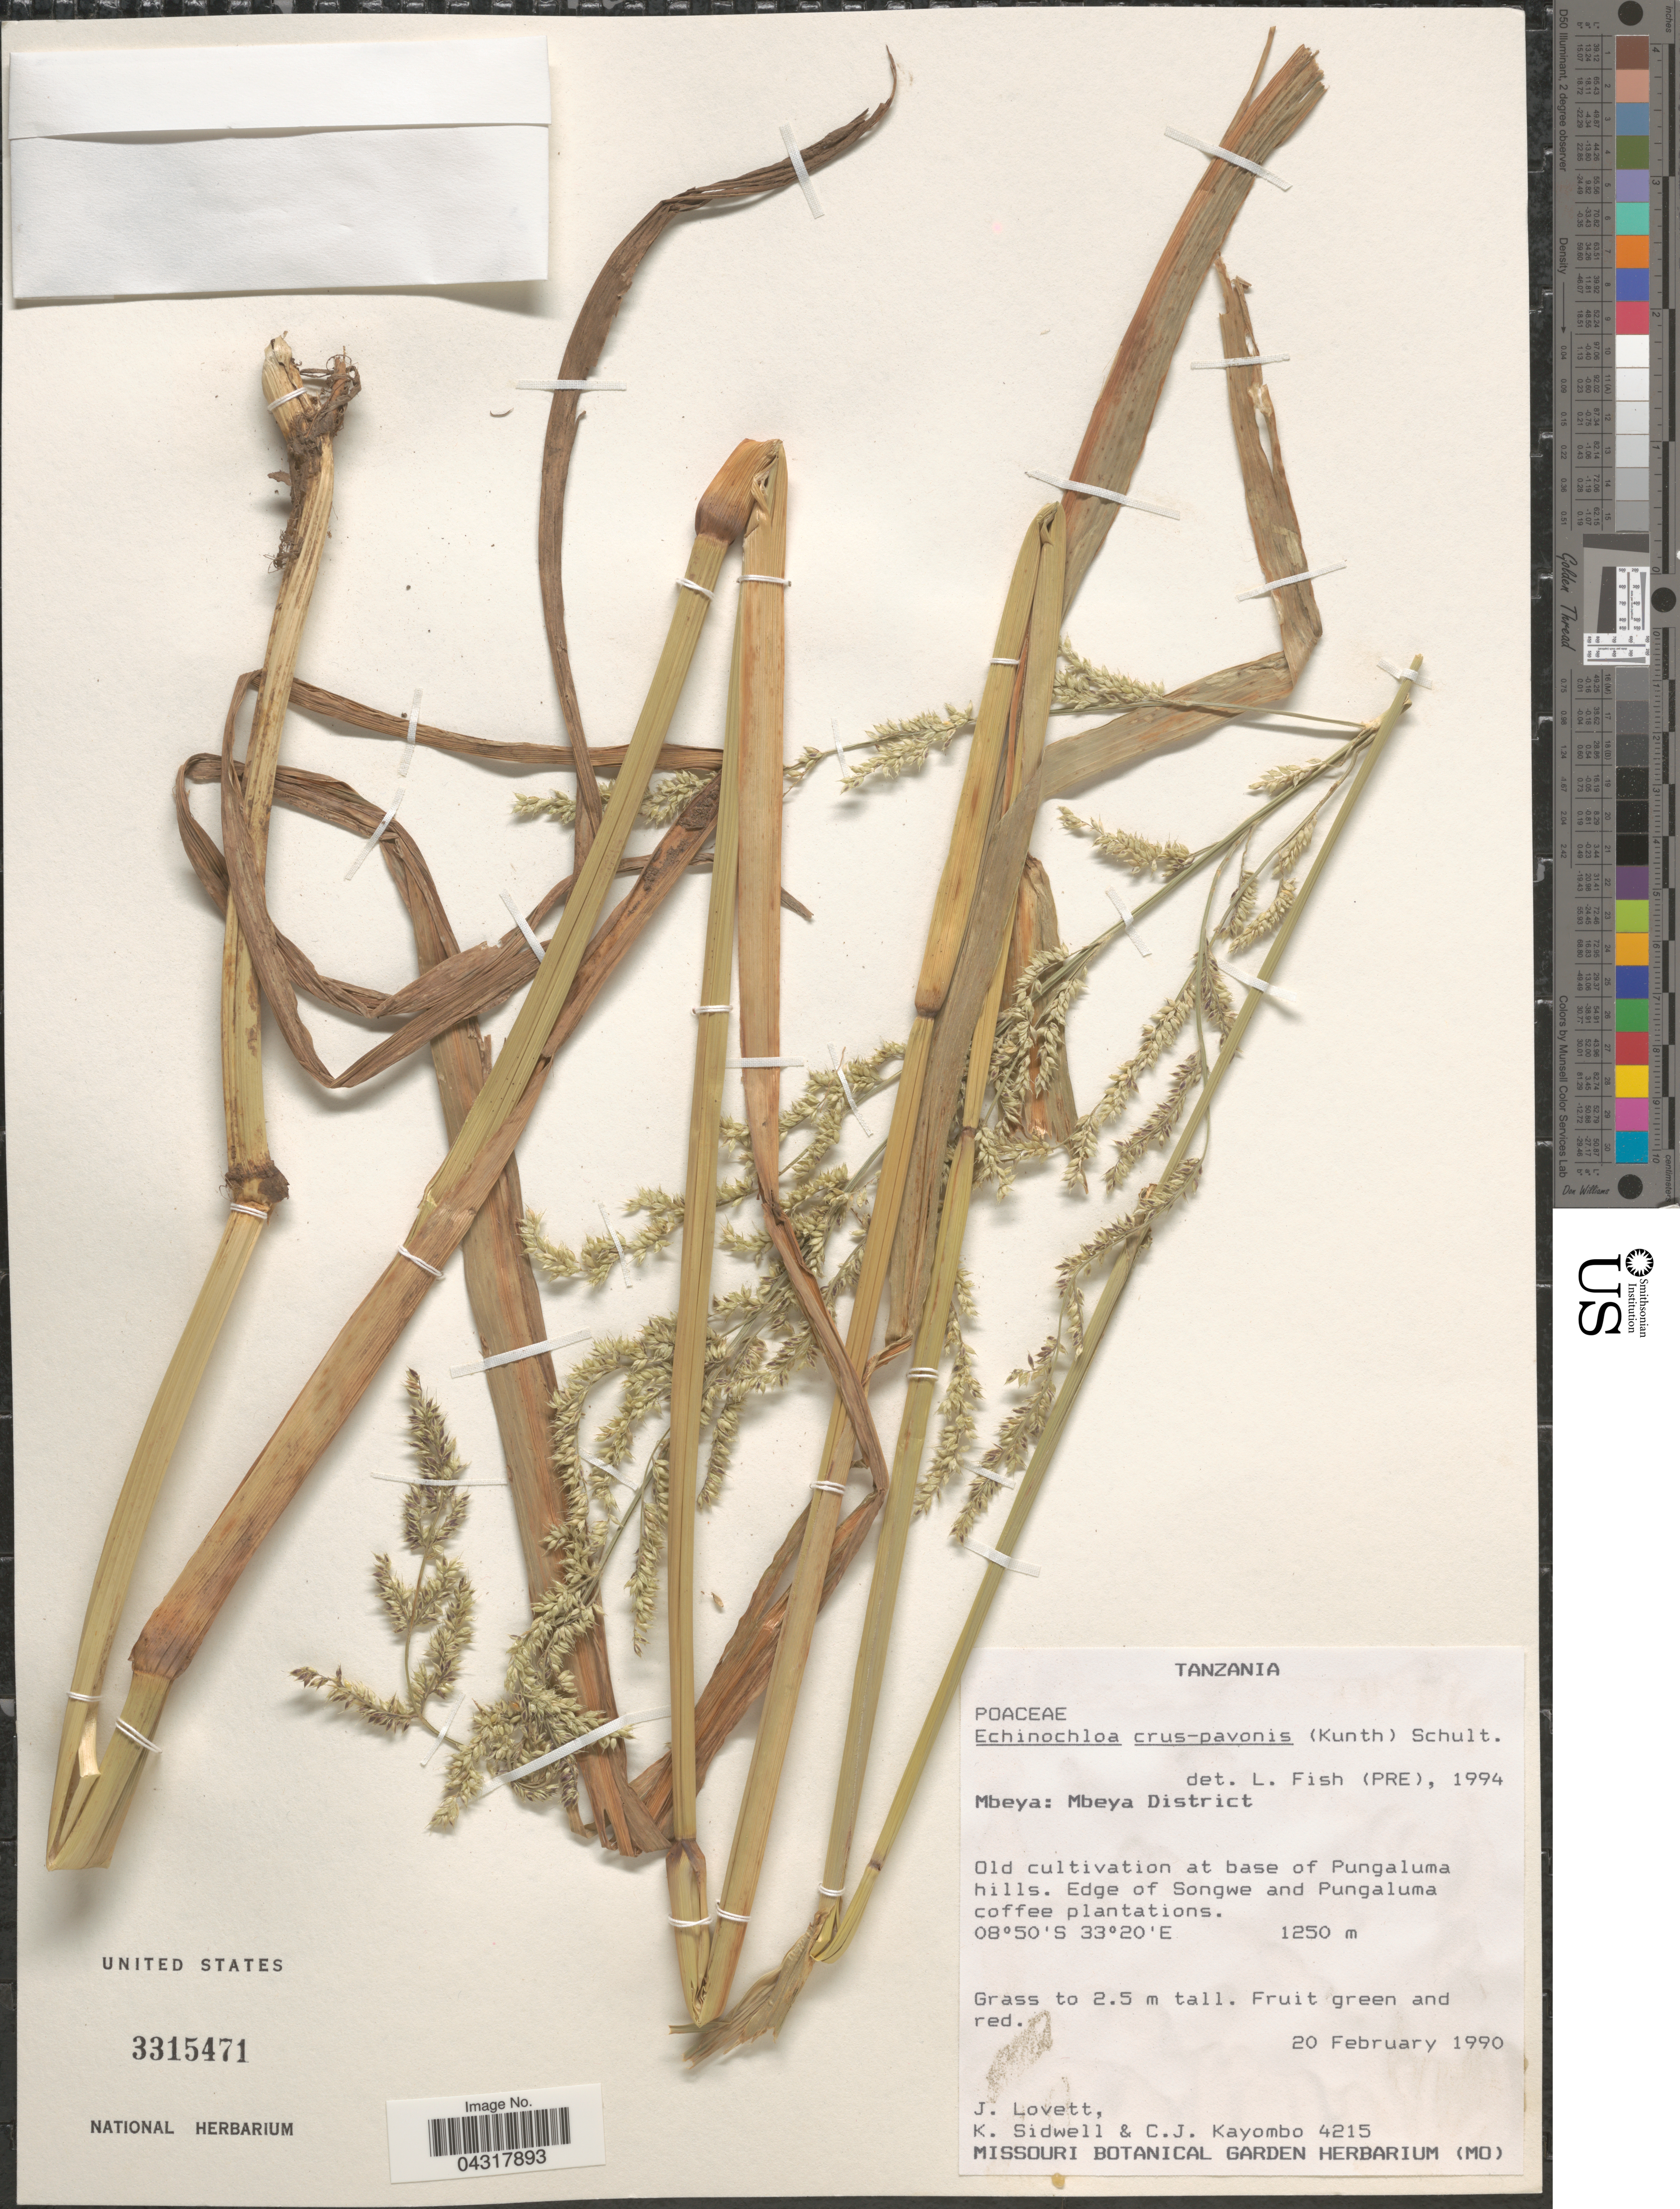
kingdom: Plantae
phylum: Tracheophyta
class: Liliopsida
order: Poales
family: Poaceae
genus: Echinochloa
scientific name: Echinochloa crus-pavonis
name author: (Kunth) Schult.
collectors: J. Lovett, K. Sidwell & C. Kayombo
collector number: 4215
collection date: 1990-02-20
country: Tanzania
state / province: Mbeya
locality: Mbeya: Mbeya District. Old cultivation at base of Pungaluma hills. Edge of Songwe and Pungaluma coffee plantations.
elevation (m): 1250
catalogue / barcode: US 3315471